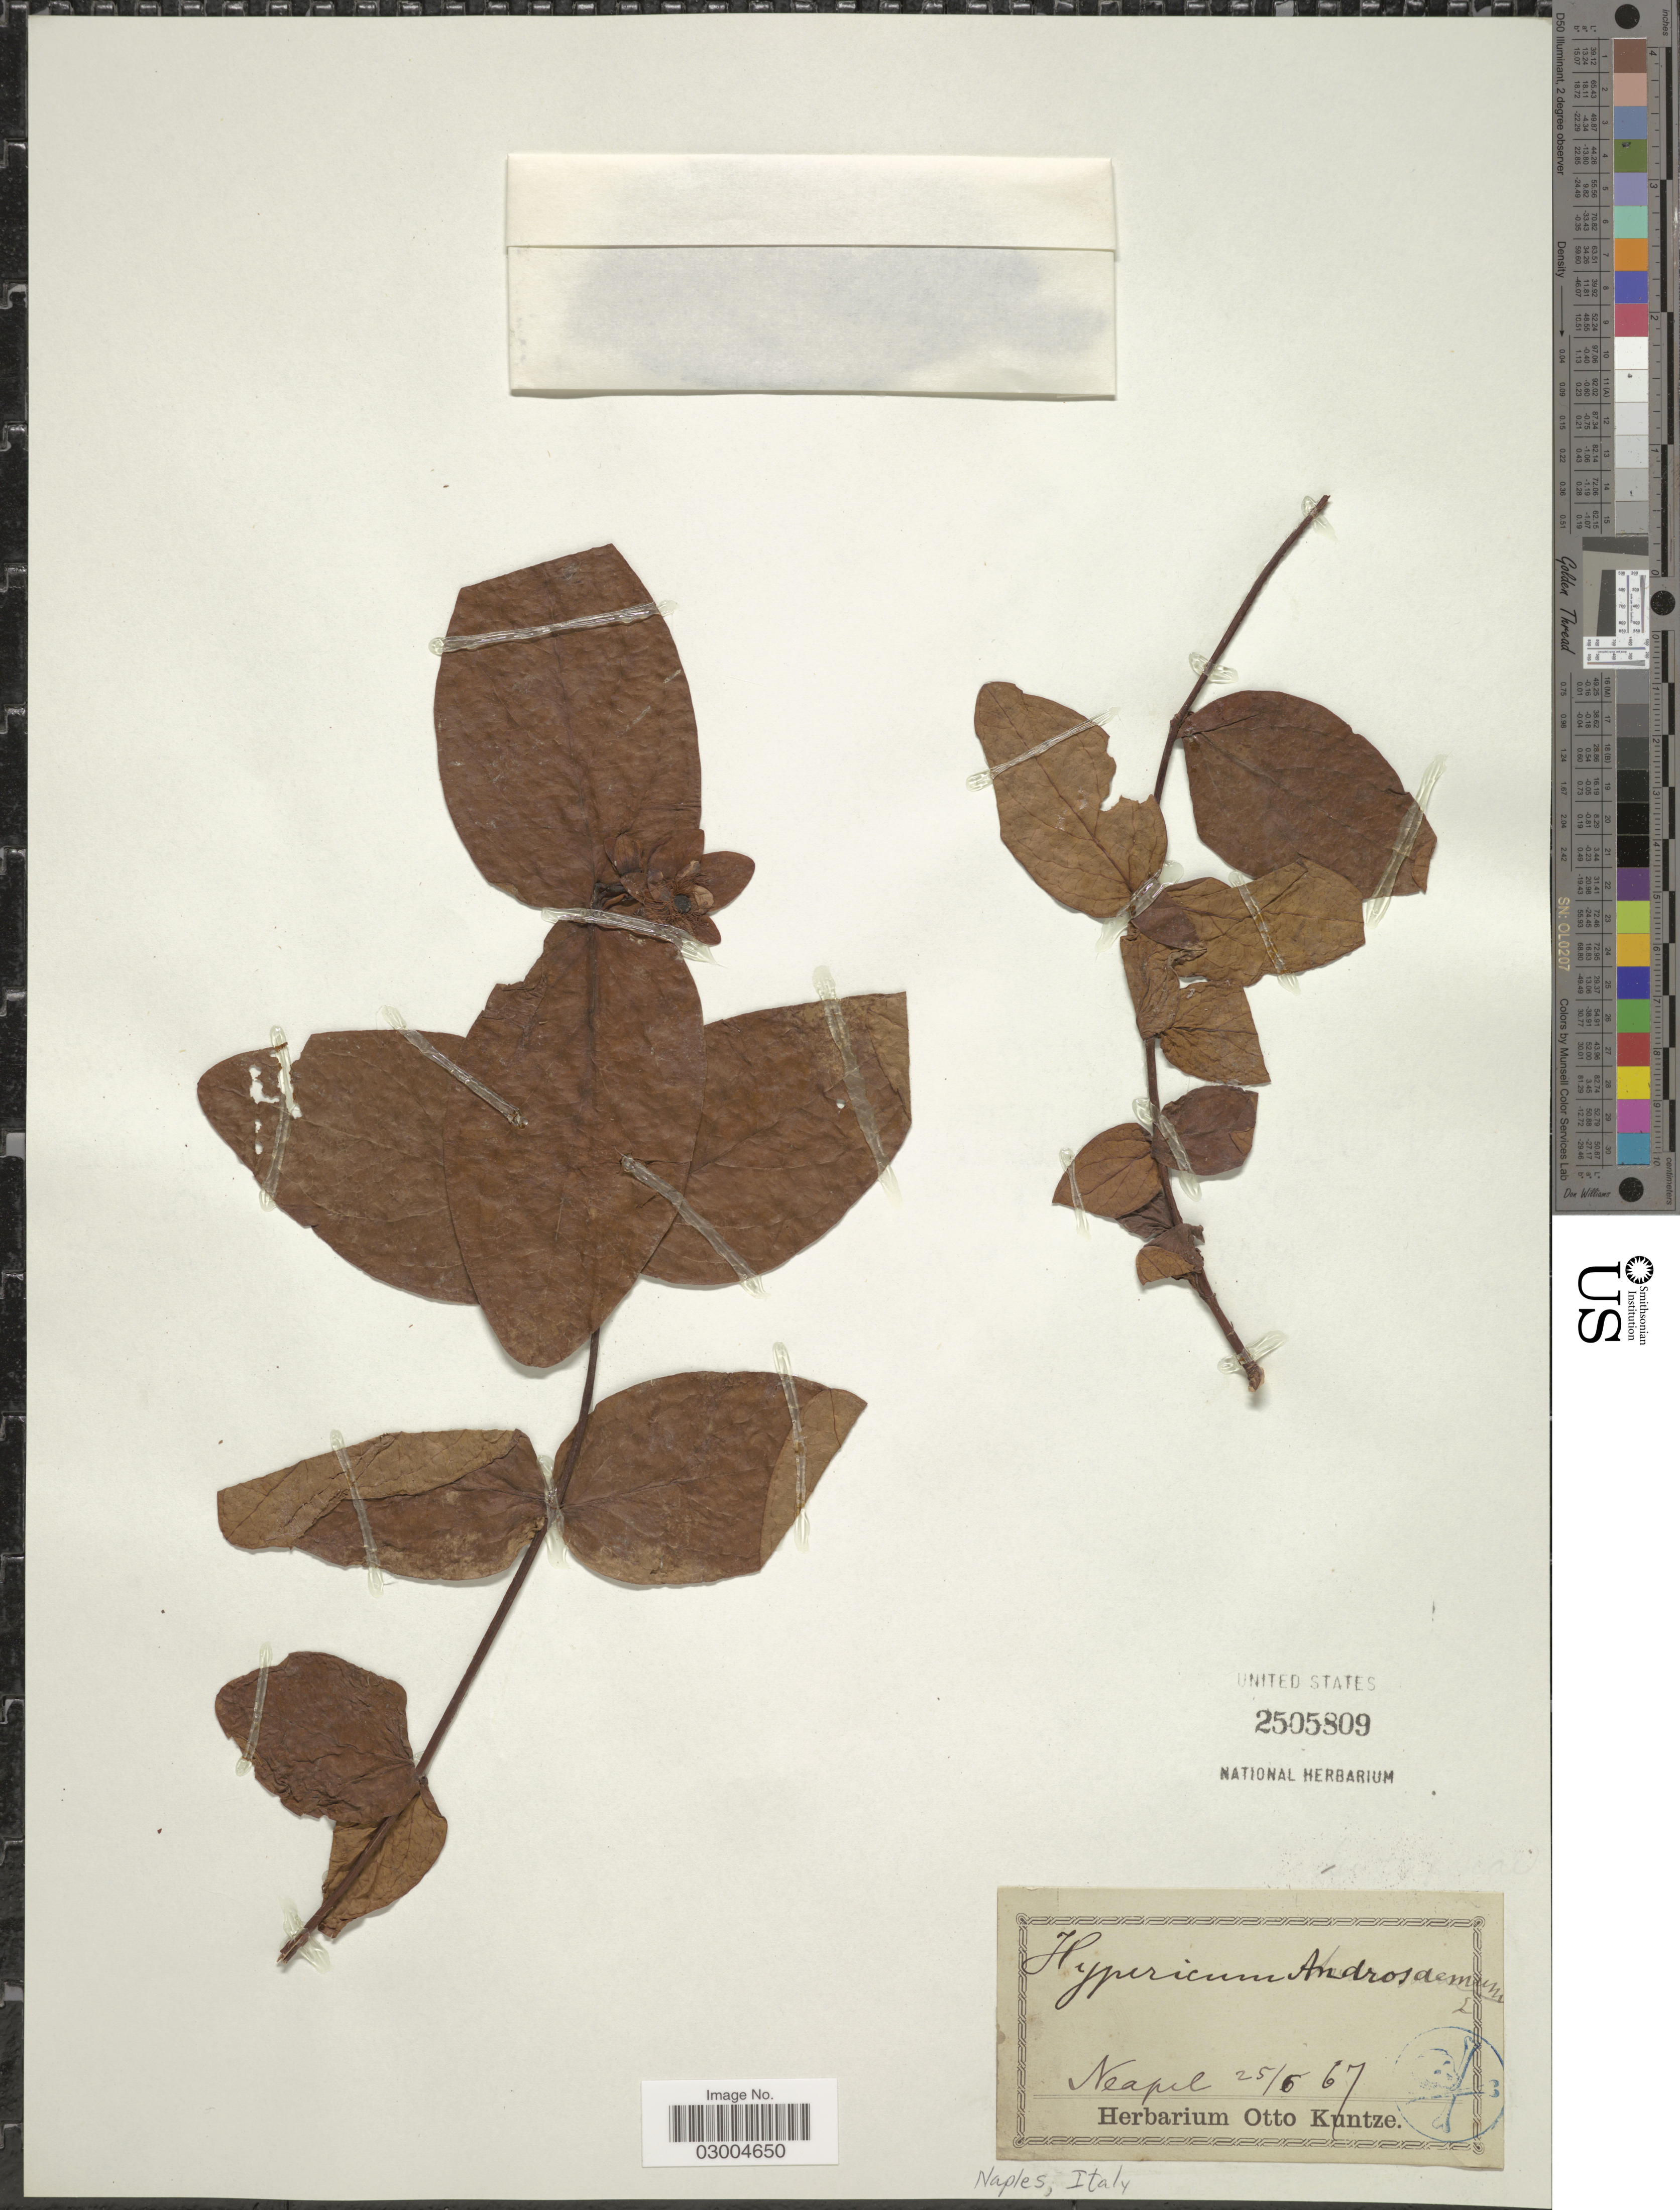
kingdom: Plantae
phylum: Tracheophyta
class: Magnoliopsida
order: Malpighiales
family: Hypericaceae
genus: Hypericum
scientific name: Hypericum androsaemum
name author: L.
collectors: ex herb. Otto Kuntze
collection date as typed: Transcribed d/m/y: 25/6/67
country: Italy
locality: Neapel. Naples.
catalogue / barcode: US 2505809